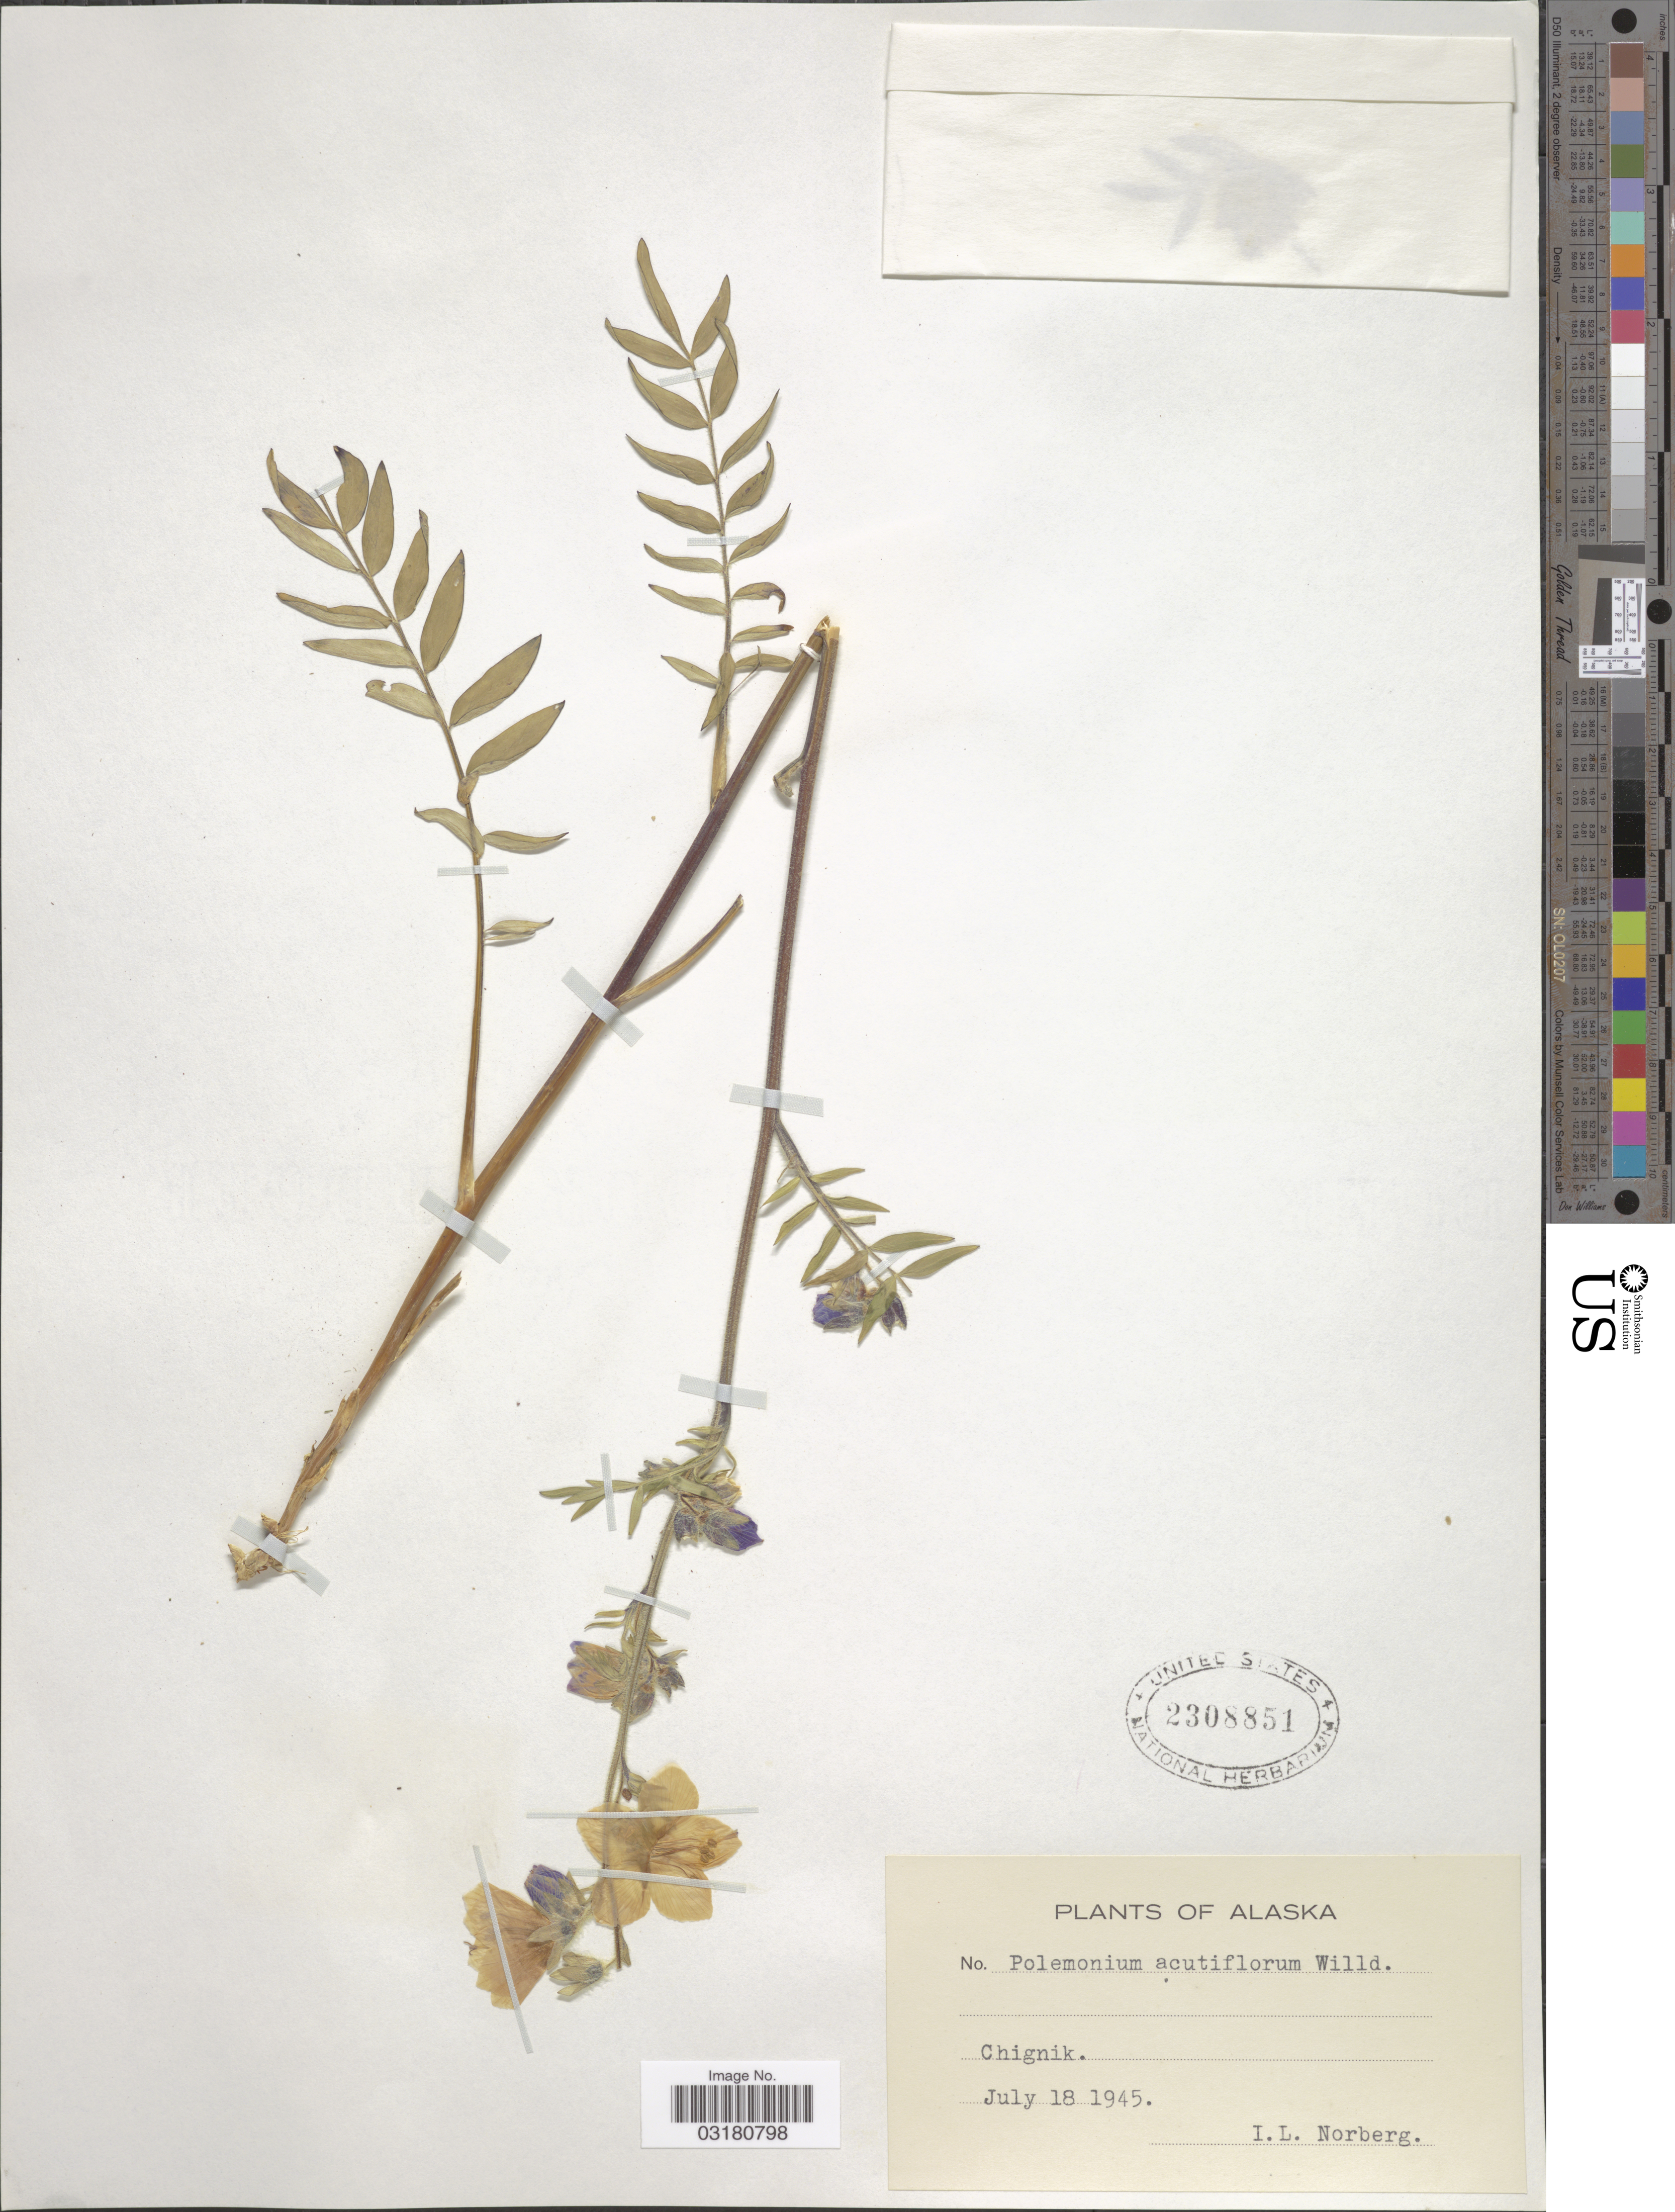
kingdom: Plantae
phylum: Tracheophyta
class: Magnoliopsida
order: Ericales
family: Polemoniaceae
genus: Polemonium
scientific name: Polemonium acutiflorum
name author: Willd. ex Roem. & Schult.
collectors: I. Norberg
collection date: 1945-07-18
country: United States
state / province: Alaska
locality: Chignik.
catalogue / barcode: US 2308851